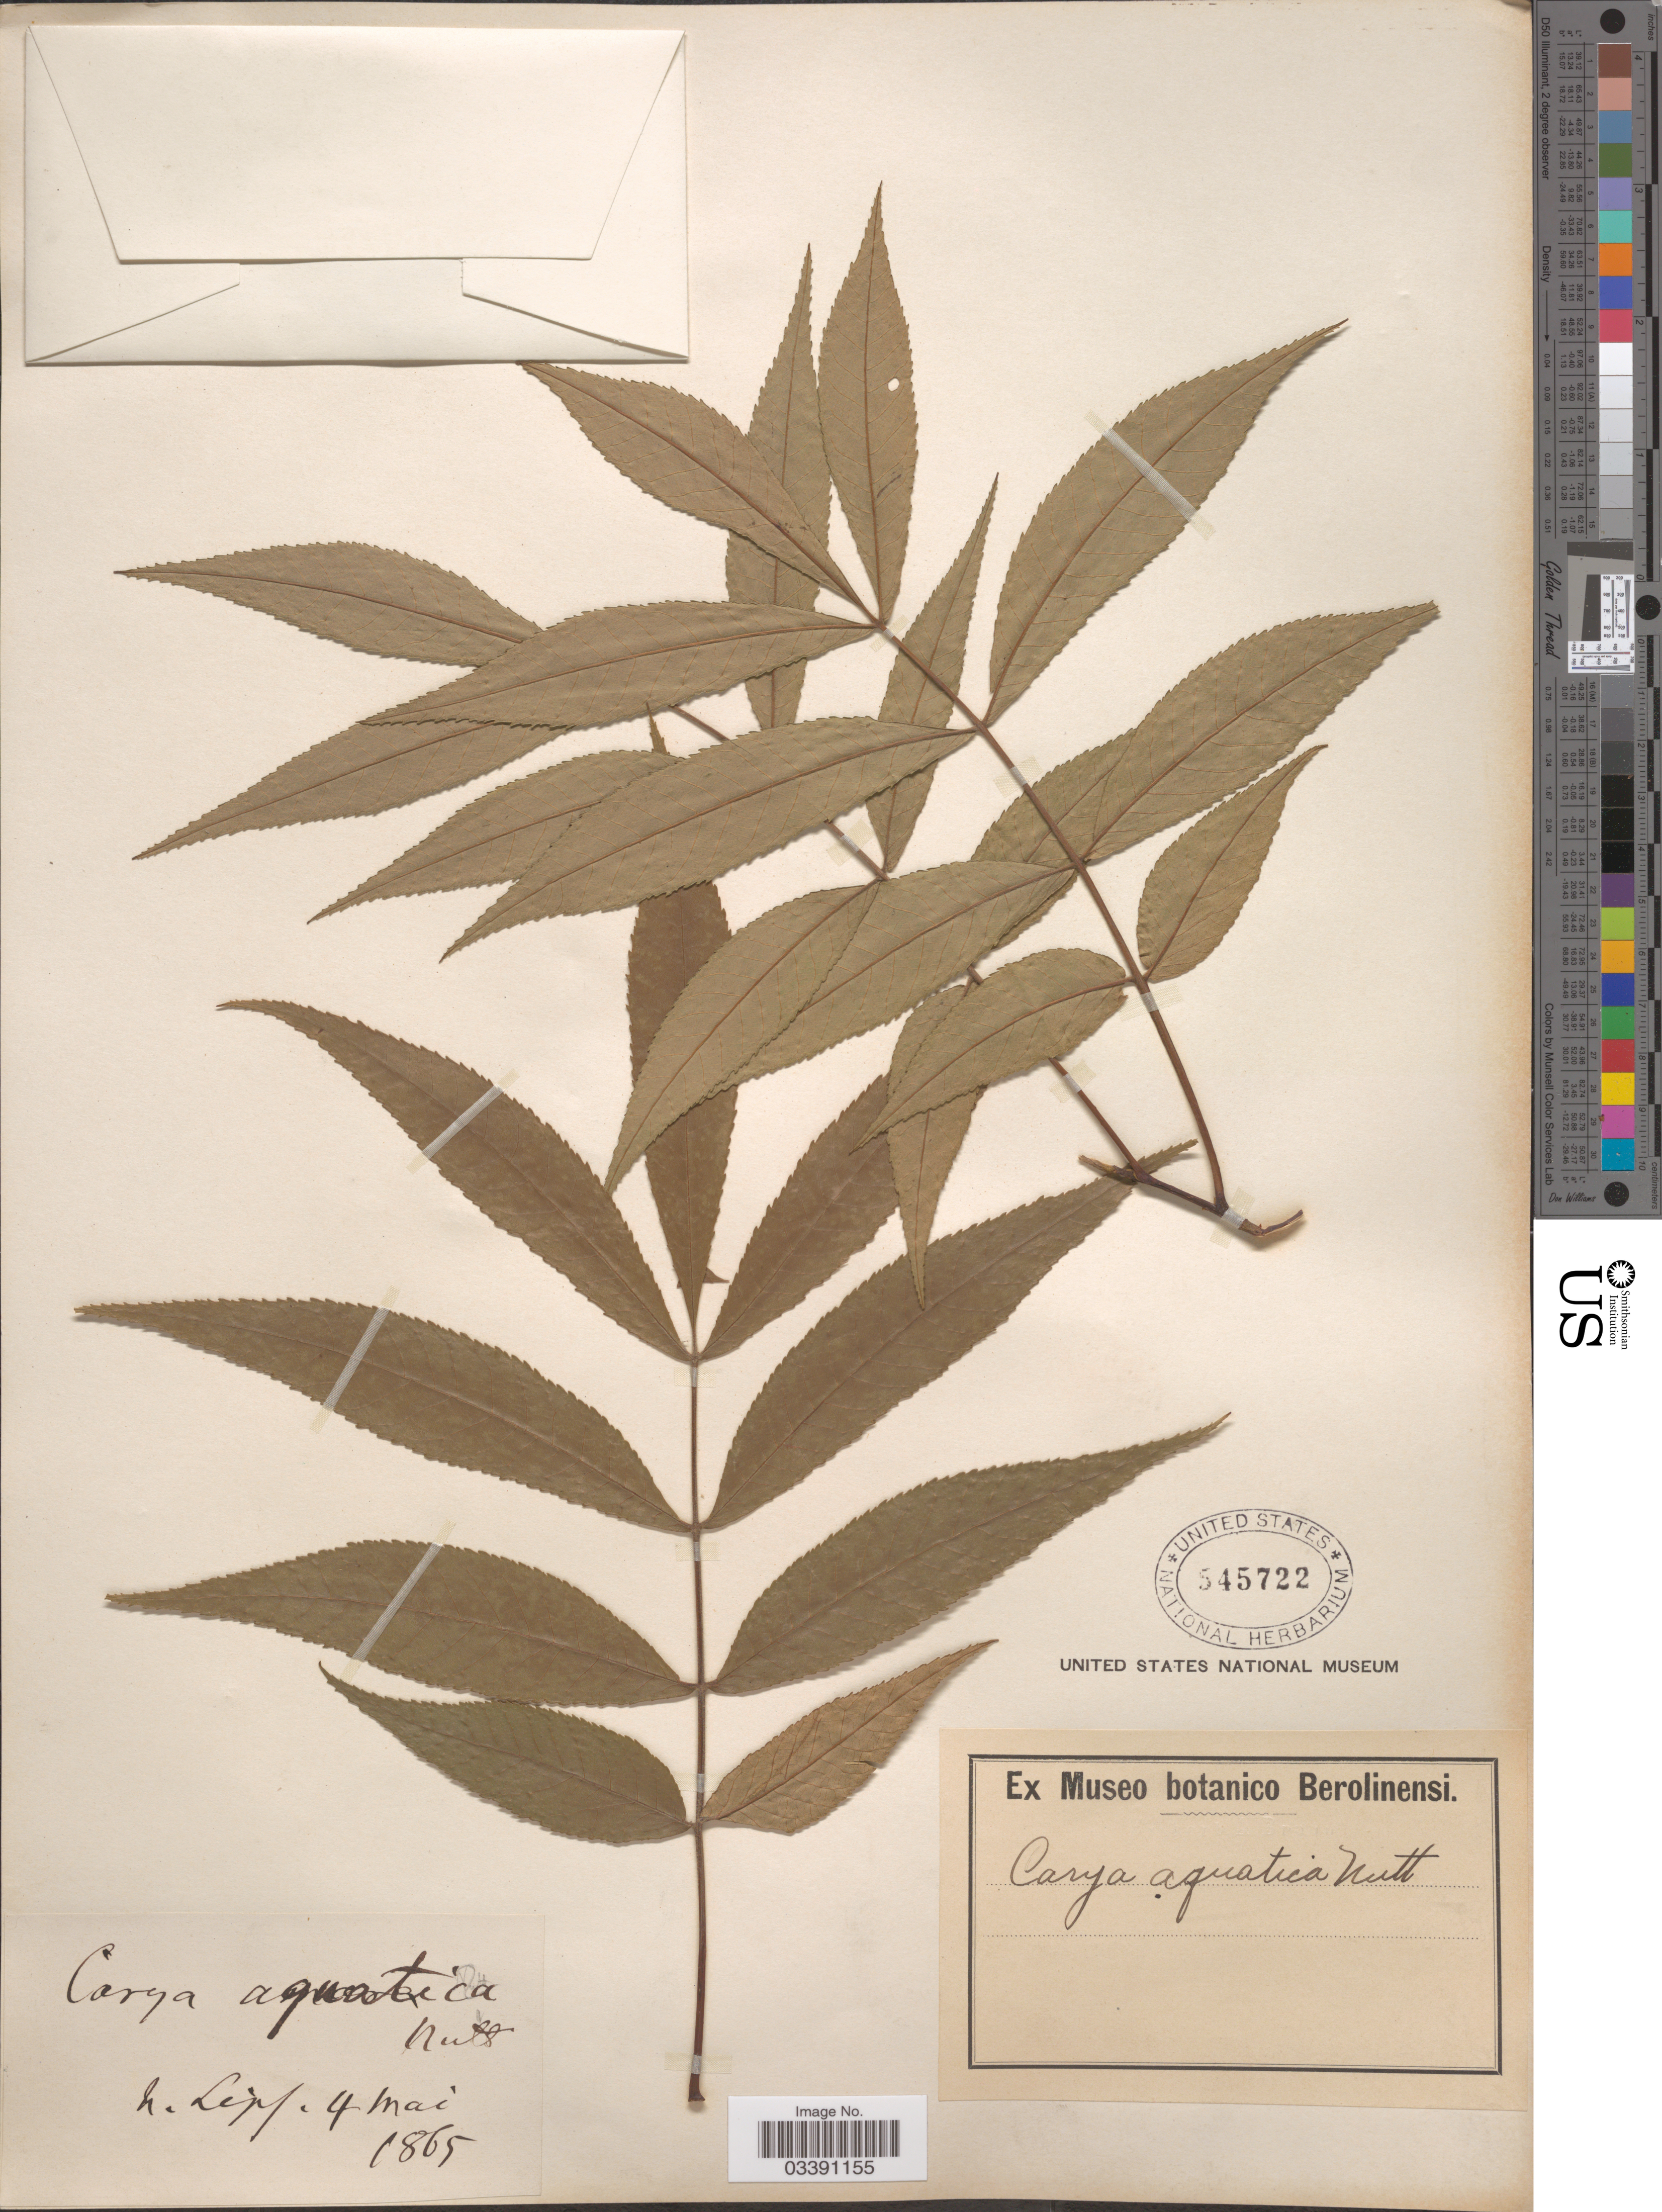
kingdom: Plantae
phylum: Tracheophyta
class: Magnoliopsida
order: Fagales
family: Juglandaceae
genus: Carya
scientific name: Carya aquatica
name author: (F. Michx.) Nutt.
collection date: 1865-05-04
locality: H. Lipf. [interpreted]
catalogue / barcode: US 545722